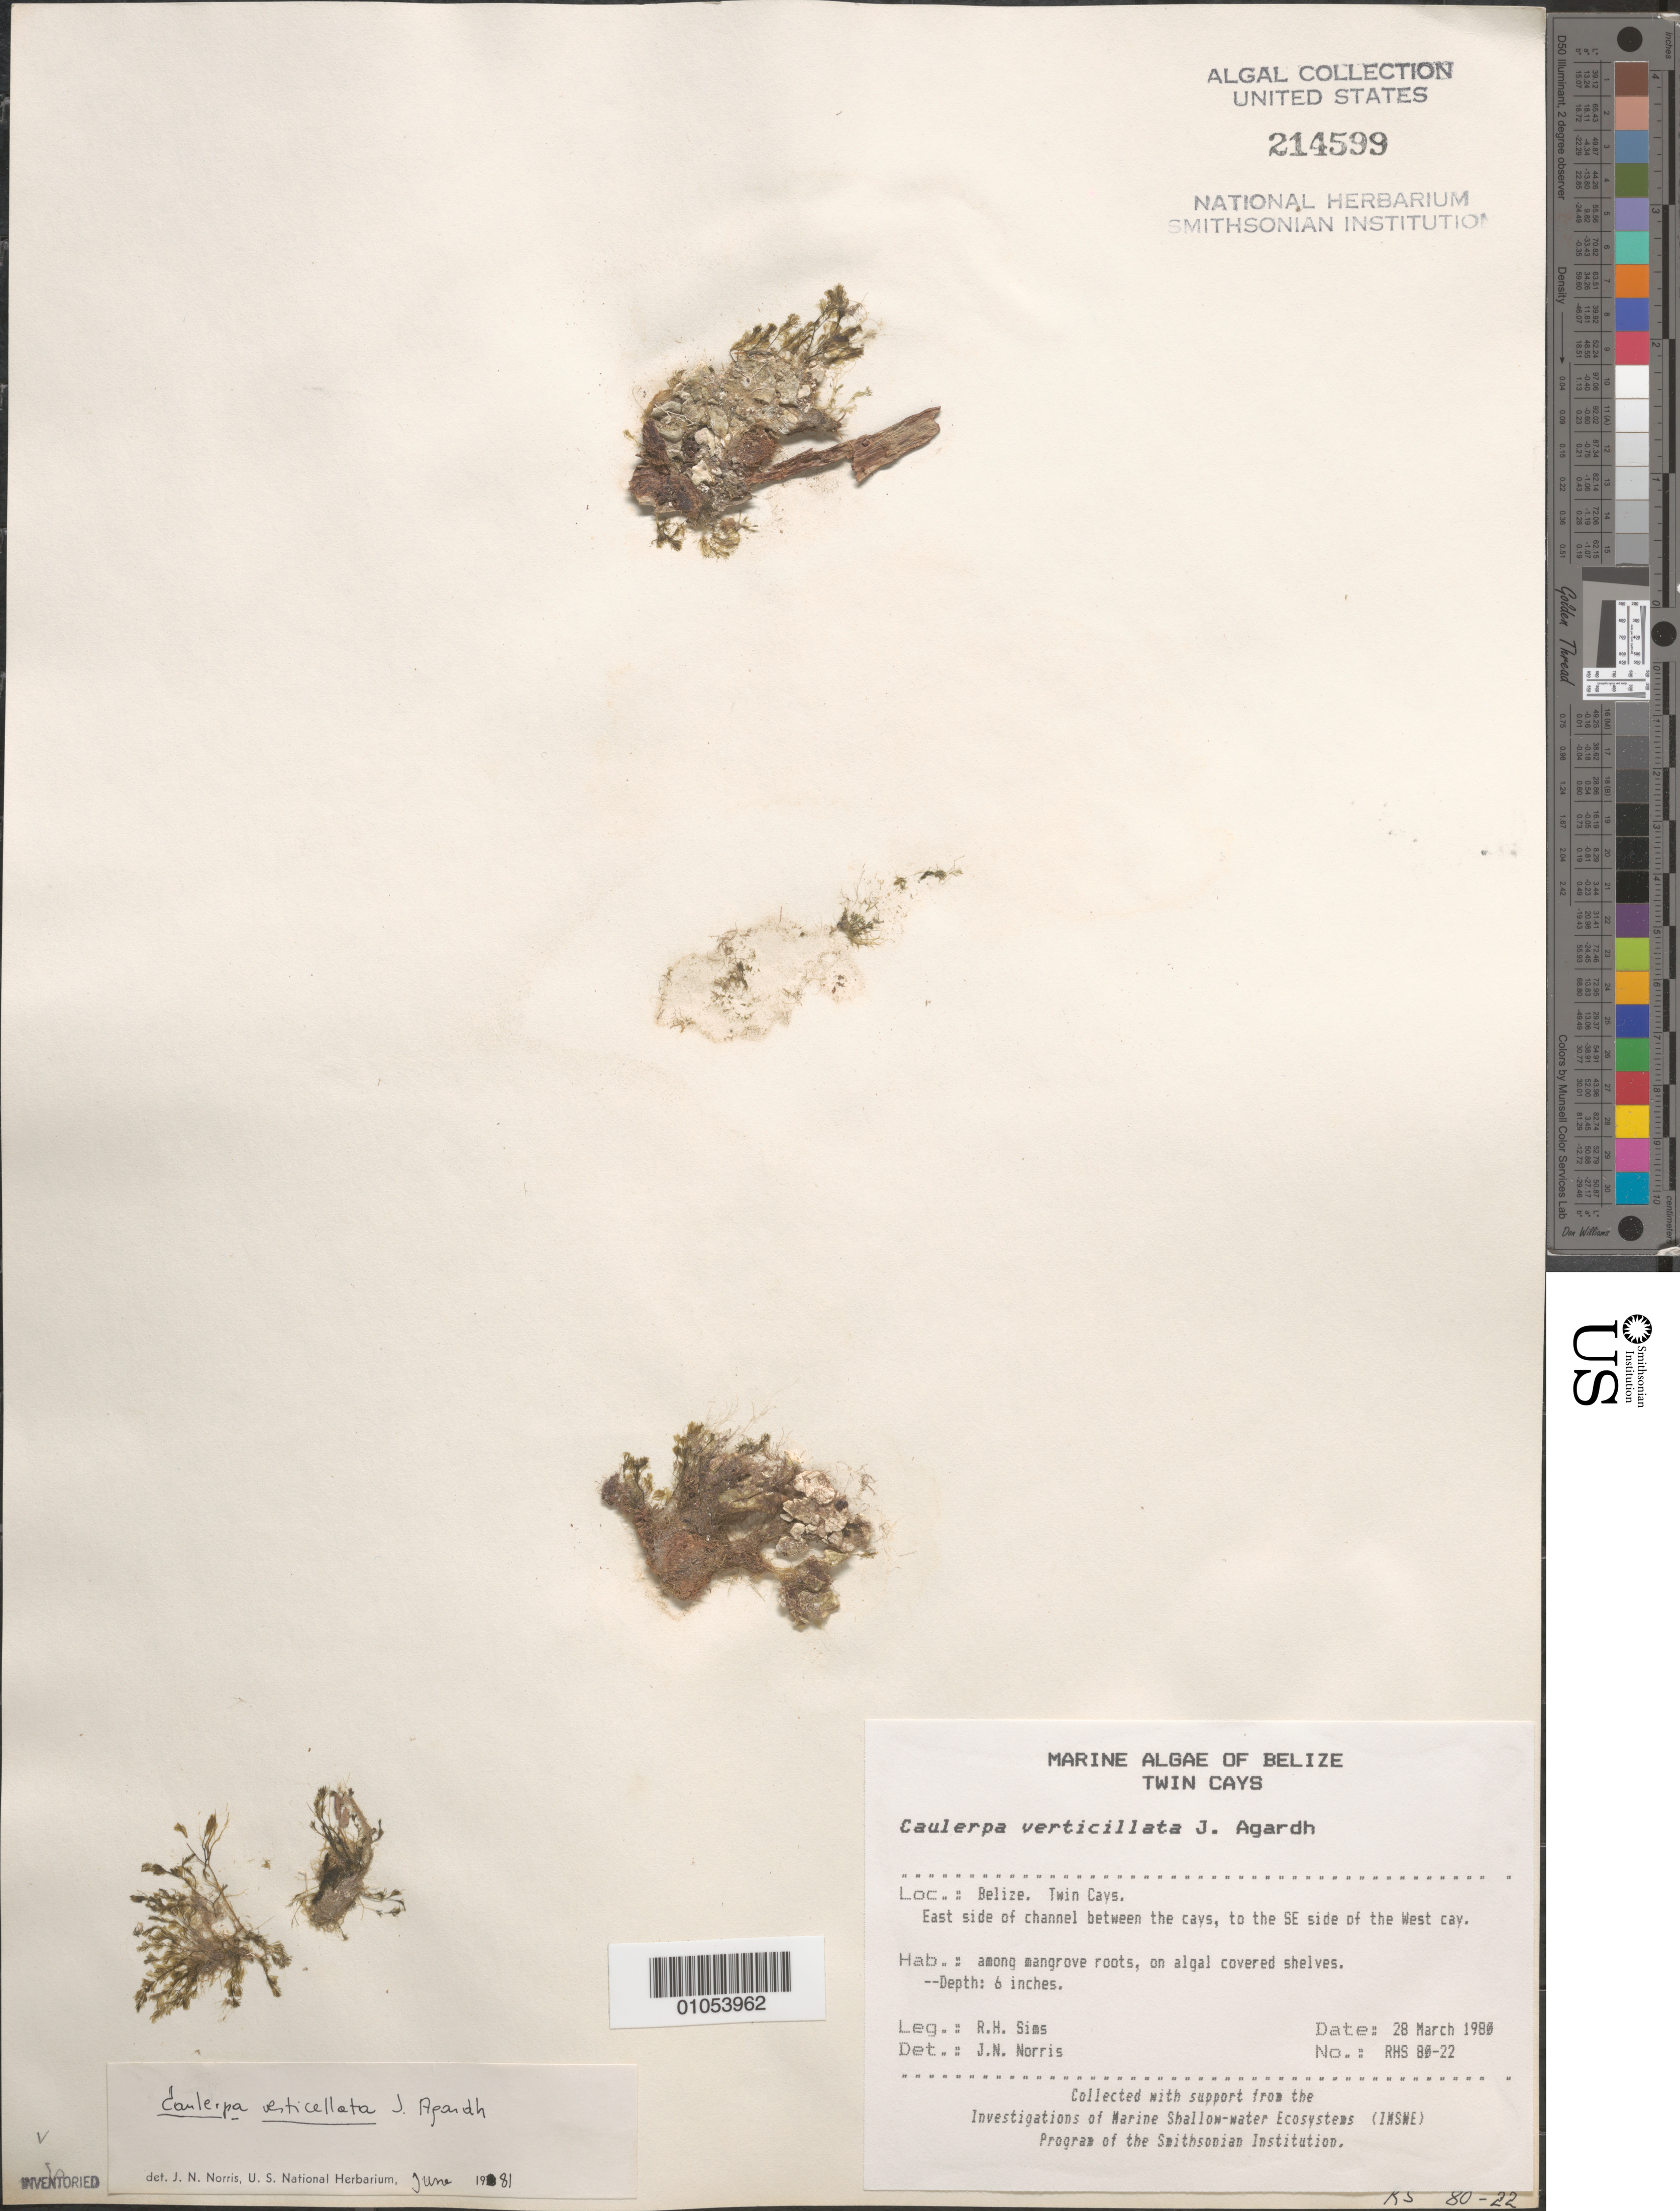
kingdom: Plantae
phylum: Chlorophyta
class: Ulvophyceae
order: Bryopsidales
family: Caulerpaceae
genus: Caulerpa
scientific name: Caulerpa verticillata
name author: J. Agardh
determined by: Norris, James N.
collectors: R. H. Sims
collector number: RHS 80-22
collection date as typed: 28 Mar 1980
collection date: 1980-03-28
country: Belize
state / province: Stann Creek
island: West Cay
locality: East side of channel between Twin Cays, to southeast side of West Cay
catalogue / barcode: US 214599